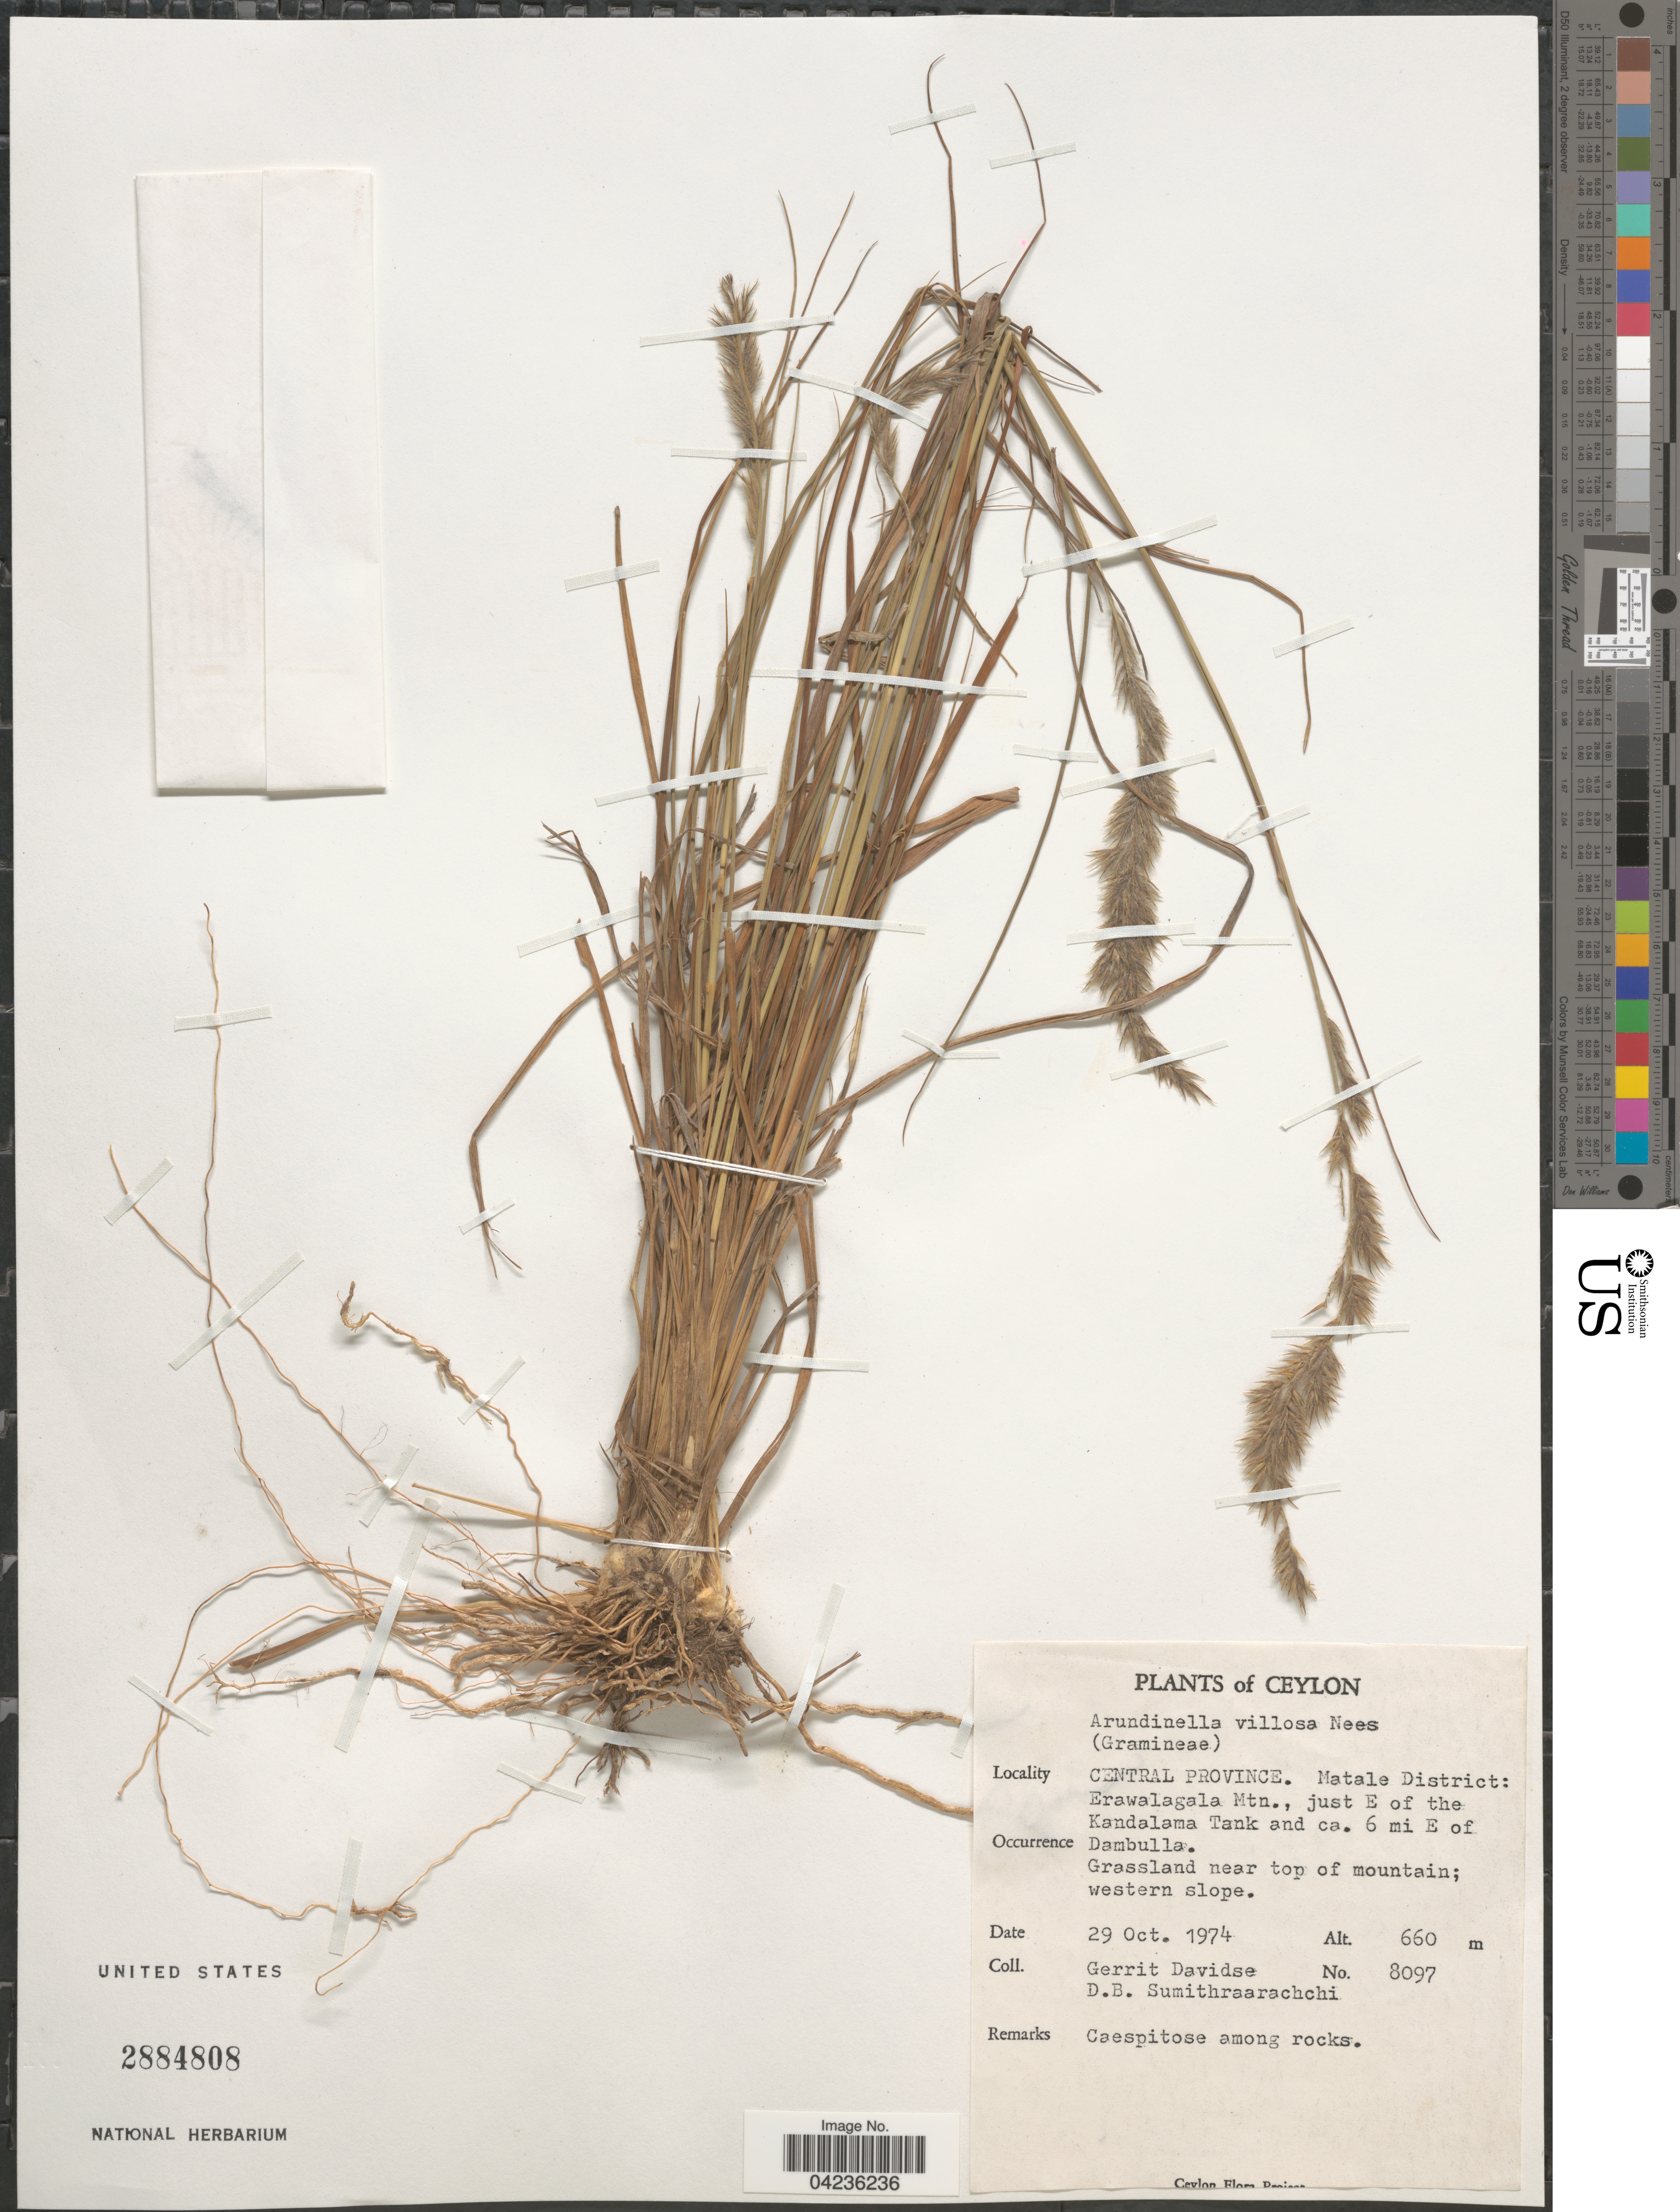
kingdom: Plantae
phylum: Tracheophyta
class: Liliopsida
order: Poales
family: Poaceae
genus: Arundinella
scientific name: Arundinella villosa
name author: Arn. ex Steud.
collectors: G. Davidse & D. B. Sumithraarachchi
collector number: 8097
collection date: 1974-10-29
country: Sri Lanka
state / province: Central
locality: Ceylon. Central Province. Matale District: Erawalagala Mtn., just E of the Kandalama Tank and ca. 6 mi E of Dambulla.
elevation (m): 660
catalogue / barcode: US 2884808